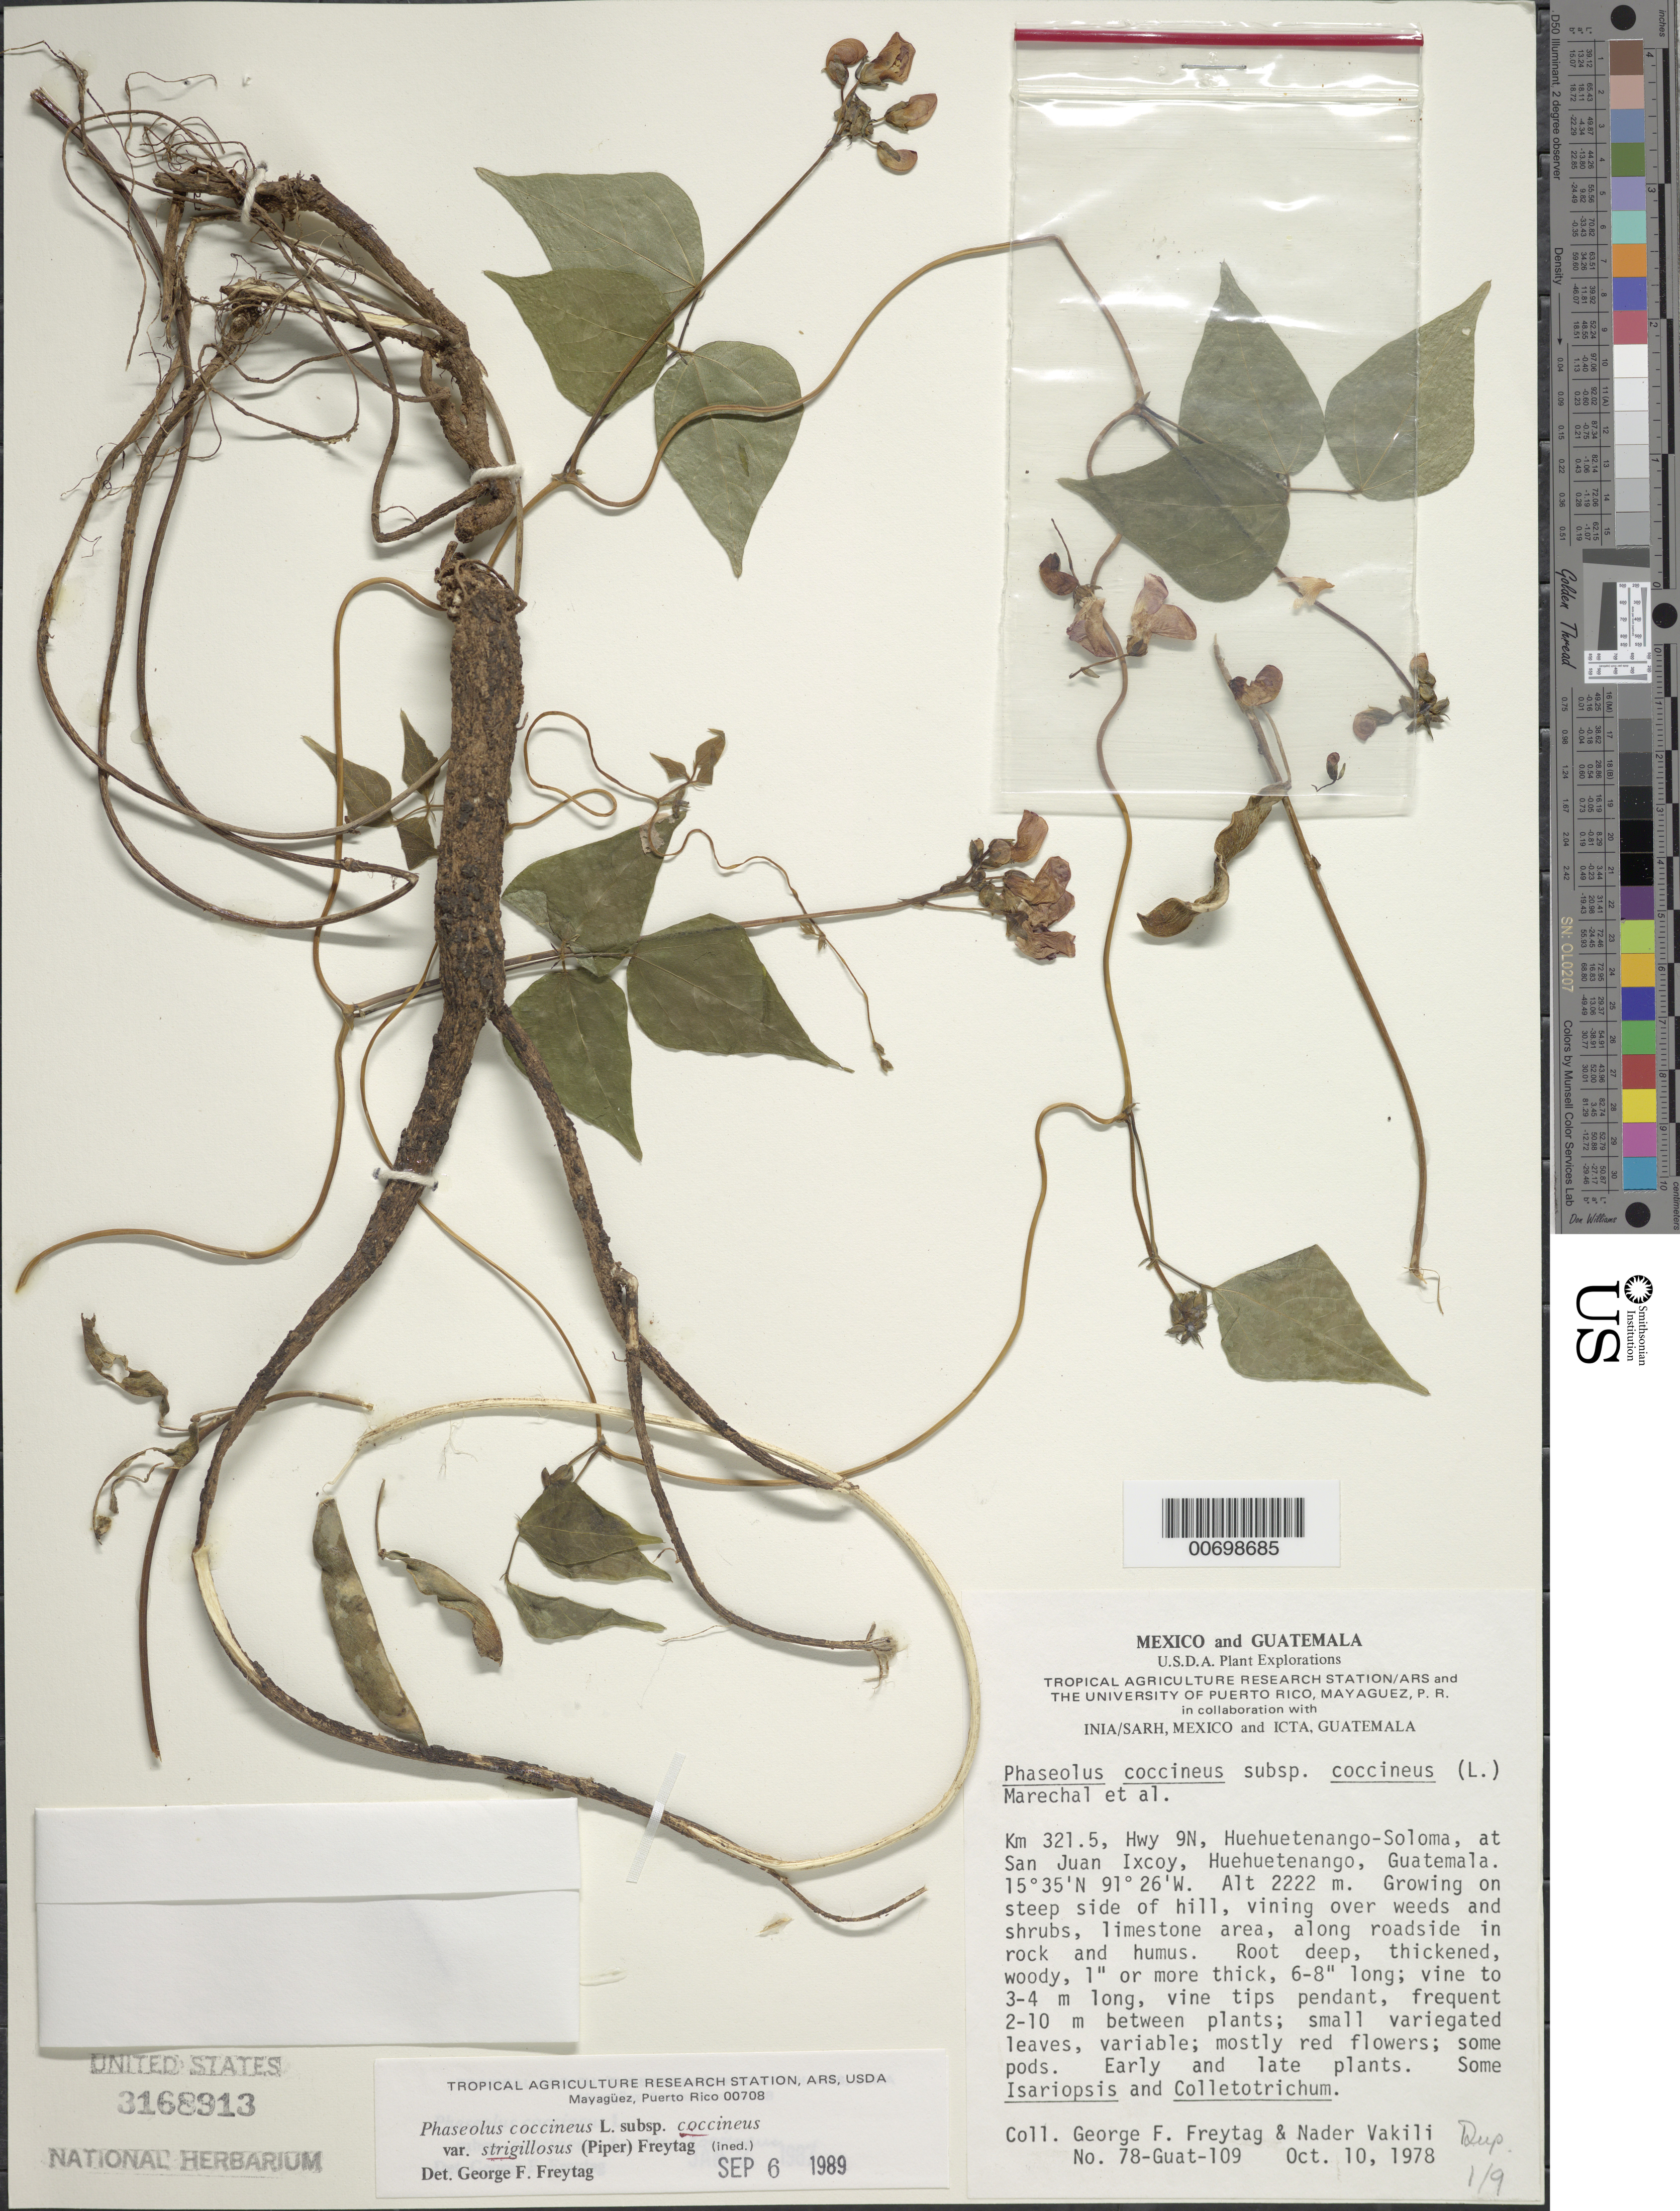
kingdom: Plantae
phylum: Tracheophyta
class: Magnoliopsida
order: Fabales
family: Fabaceae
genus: Phaseolus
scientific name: Phaseolus coccineus var. strigillosus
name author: (Piper) Freytag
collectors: G. F. Freytag & N. Vakili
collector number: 78-Guat-109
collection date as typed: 10 Oct 1966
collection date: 1966-10-10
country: Guatemala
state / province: Huehuetenango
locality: Km 321.5, Hwy 9N, Huehuetenango-Soloma, at San Juan Ixcoy.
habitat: Growing on steep side of hill, vining over weeds and shrubs, limestone area, along roadside in rock and humus.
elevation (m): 2222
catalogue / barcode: US 3168913